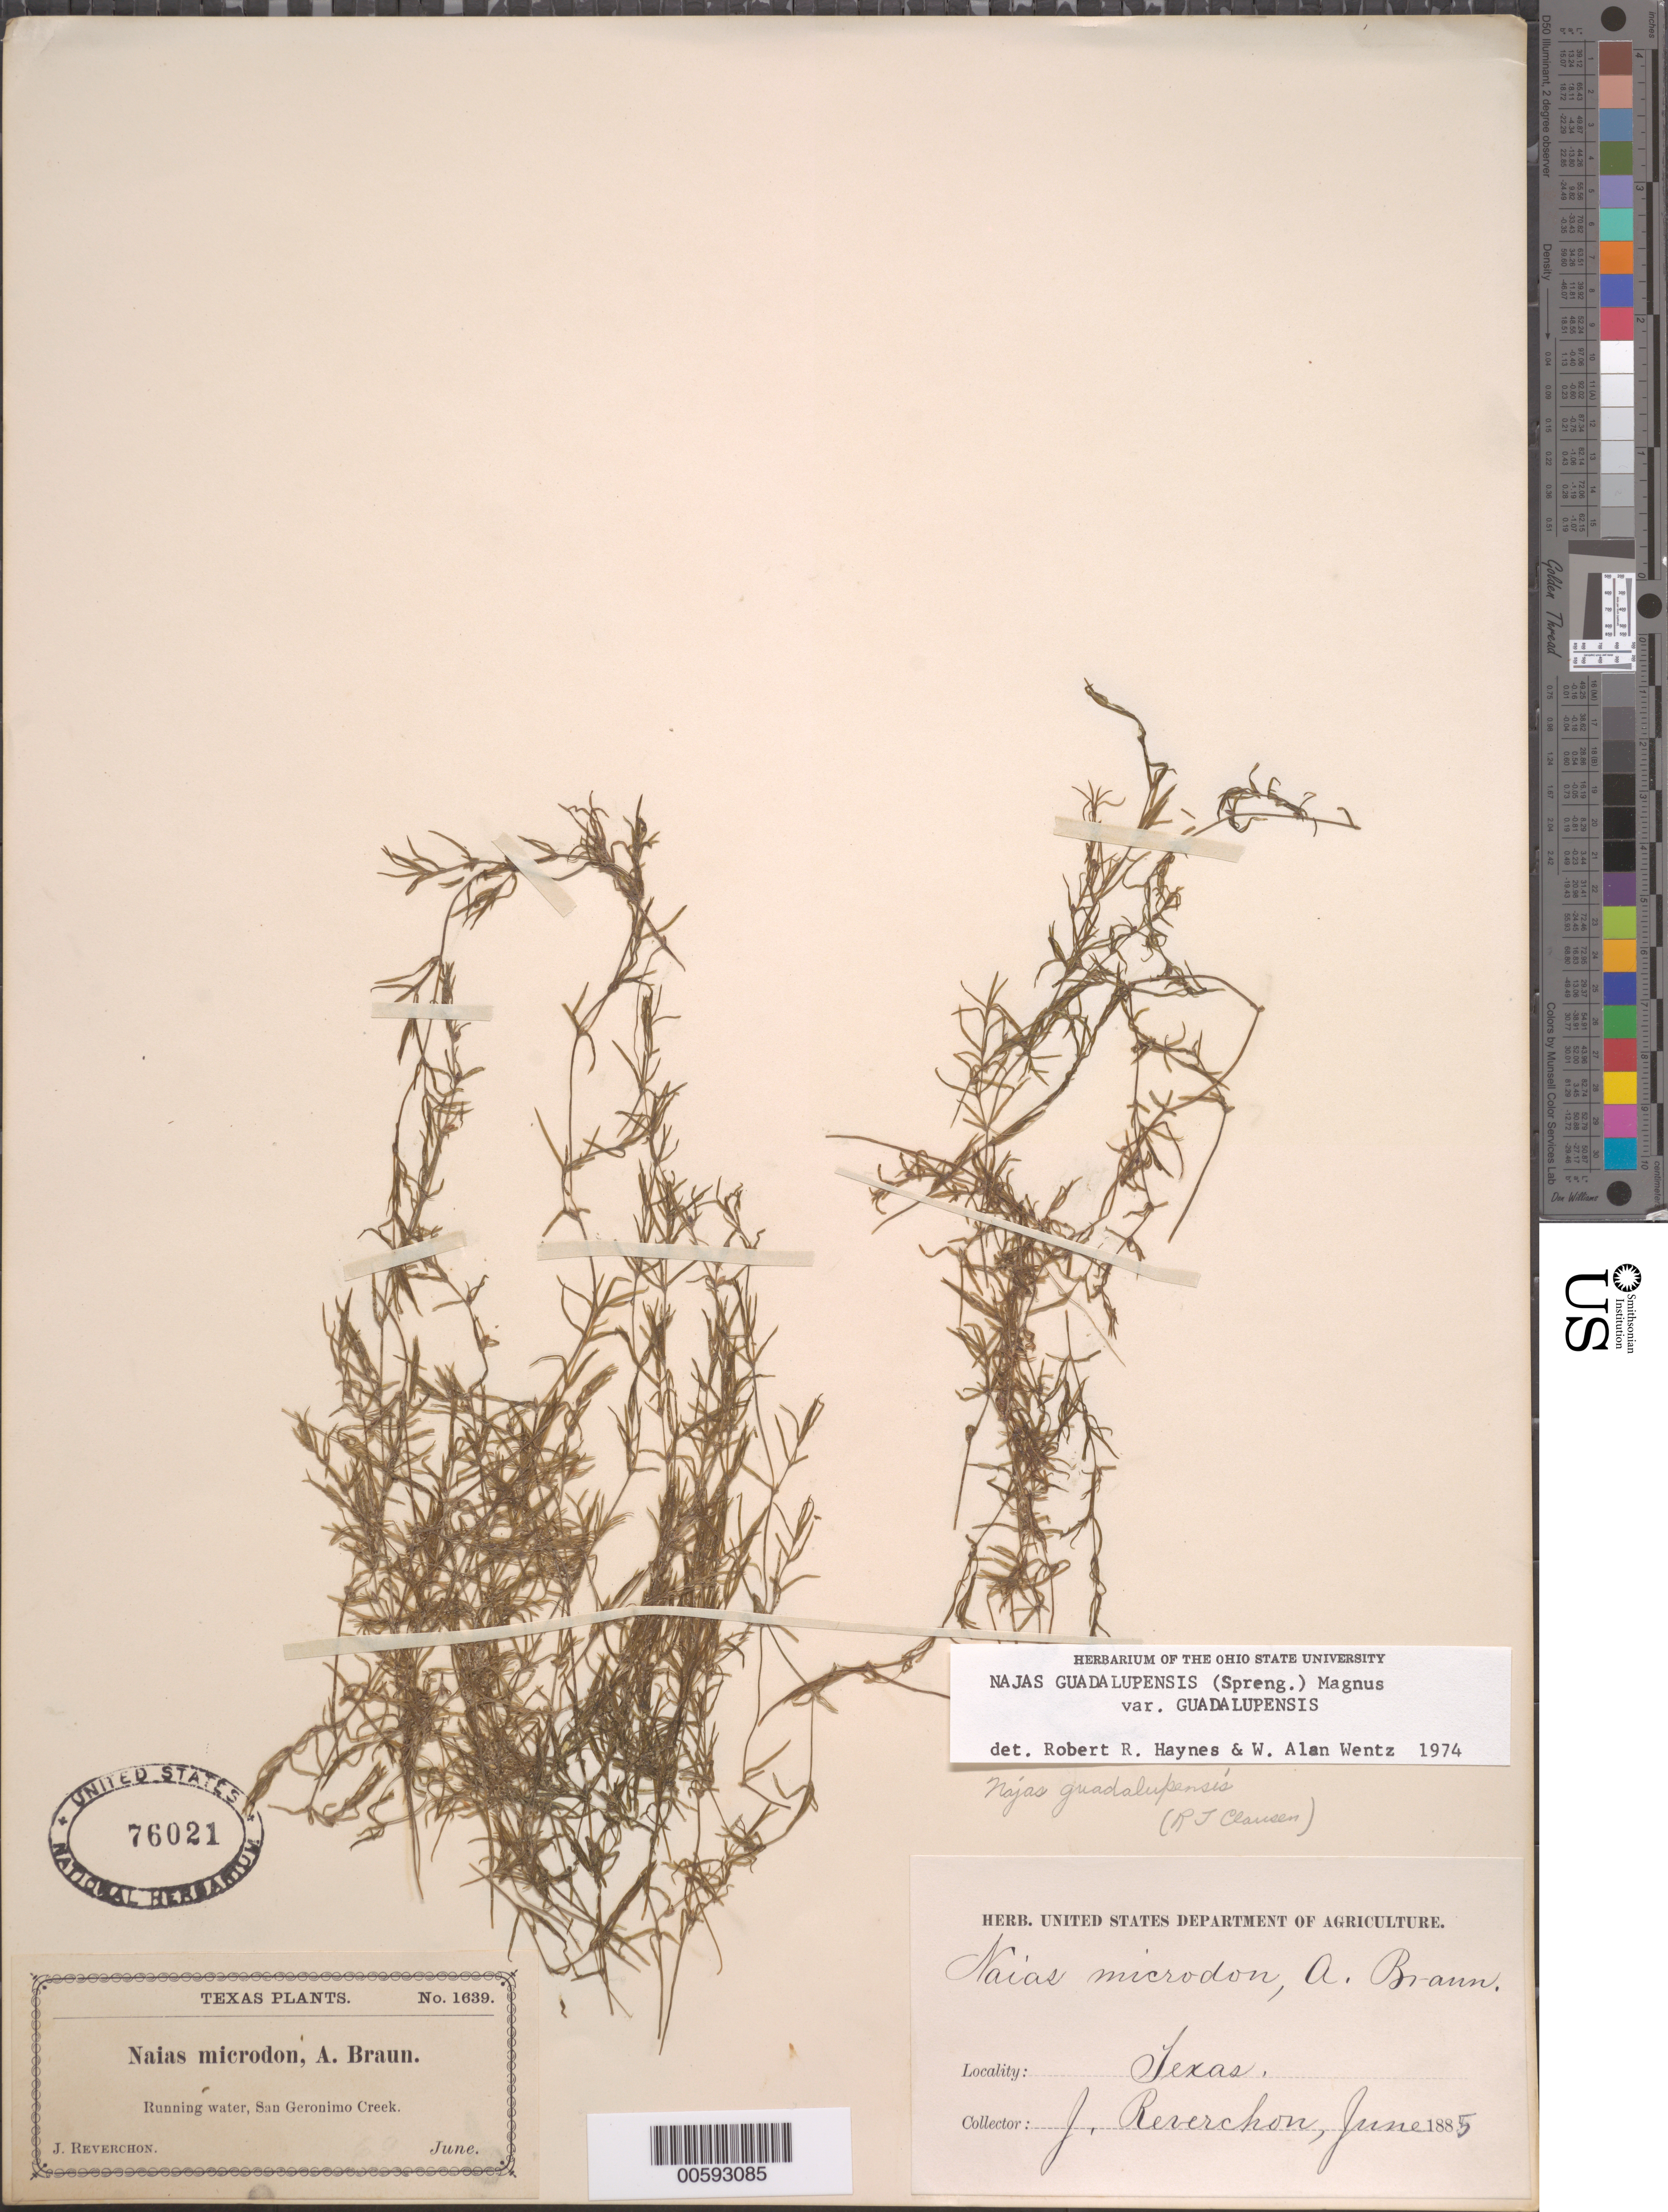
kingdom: Plantae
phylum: Tracheophyta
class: Liliopsida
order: Alismatales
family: Hydrocharitaceae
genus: Najas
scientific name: Najas guadalupensis var. guadalupensis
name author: (Spreng.) Magnus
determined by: Haynes, R. R.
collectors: J. Reverchon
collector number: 1639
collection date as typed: Jun 188-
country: United States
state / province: Texas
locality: San Geronimo Creek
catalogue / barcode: US 76021